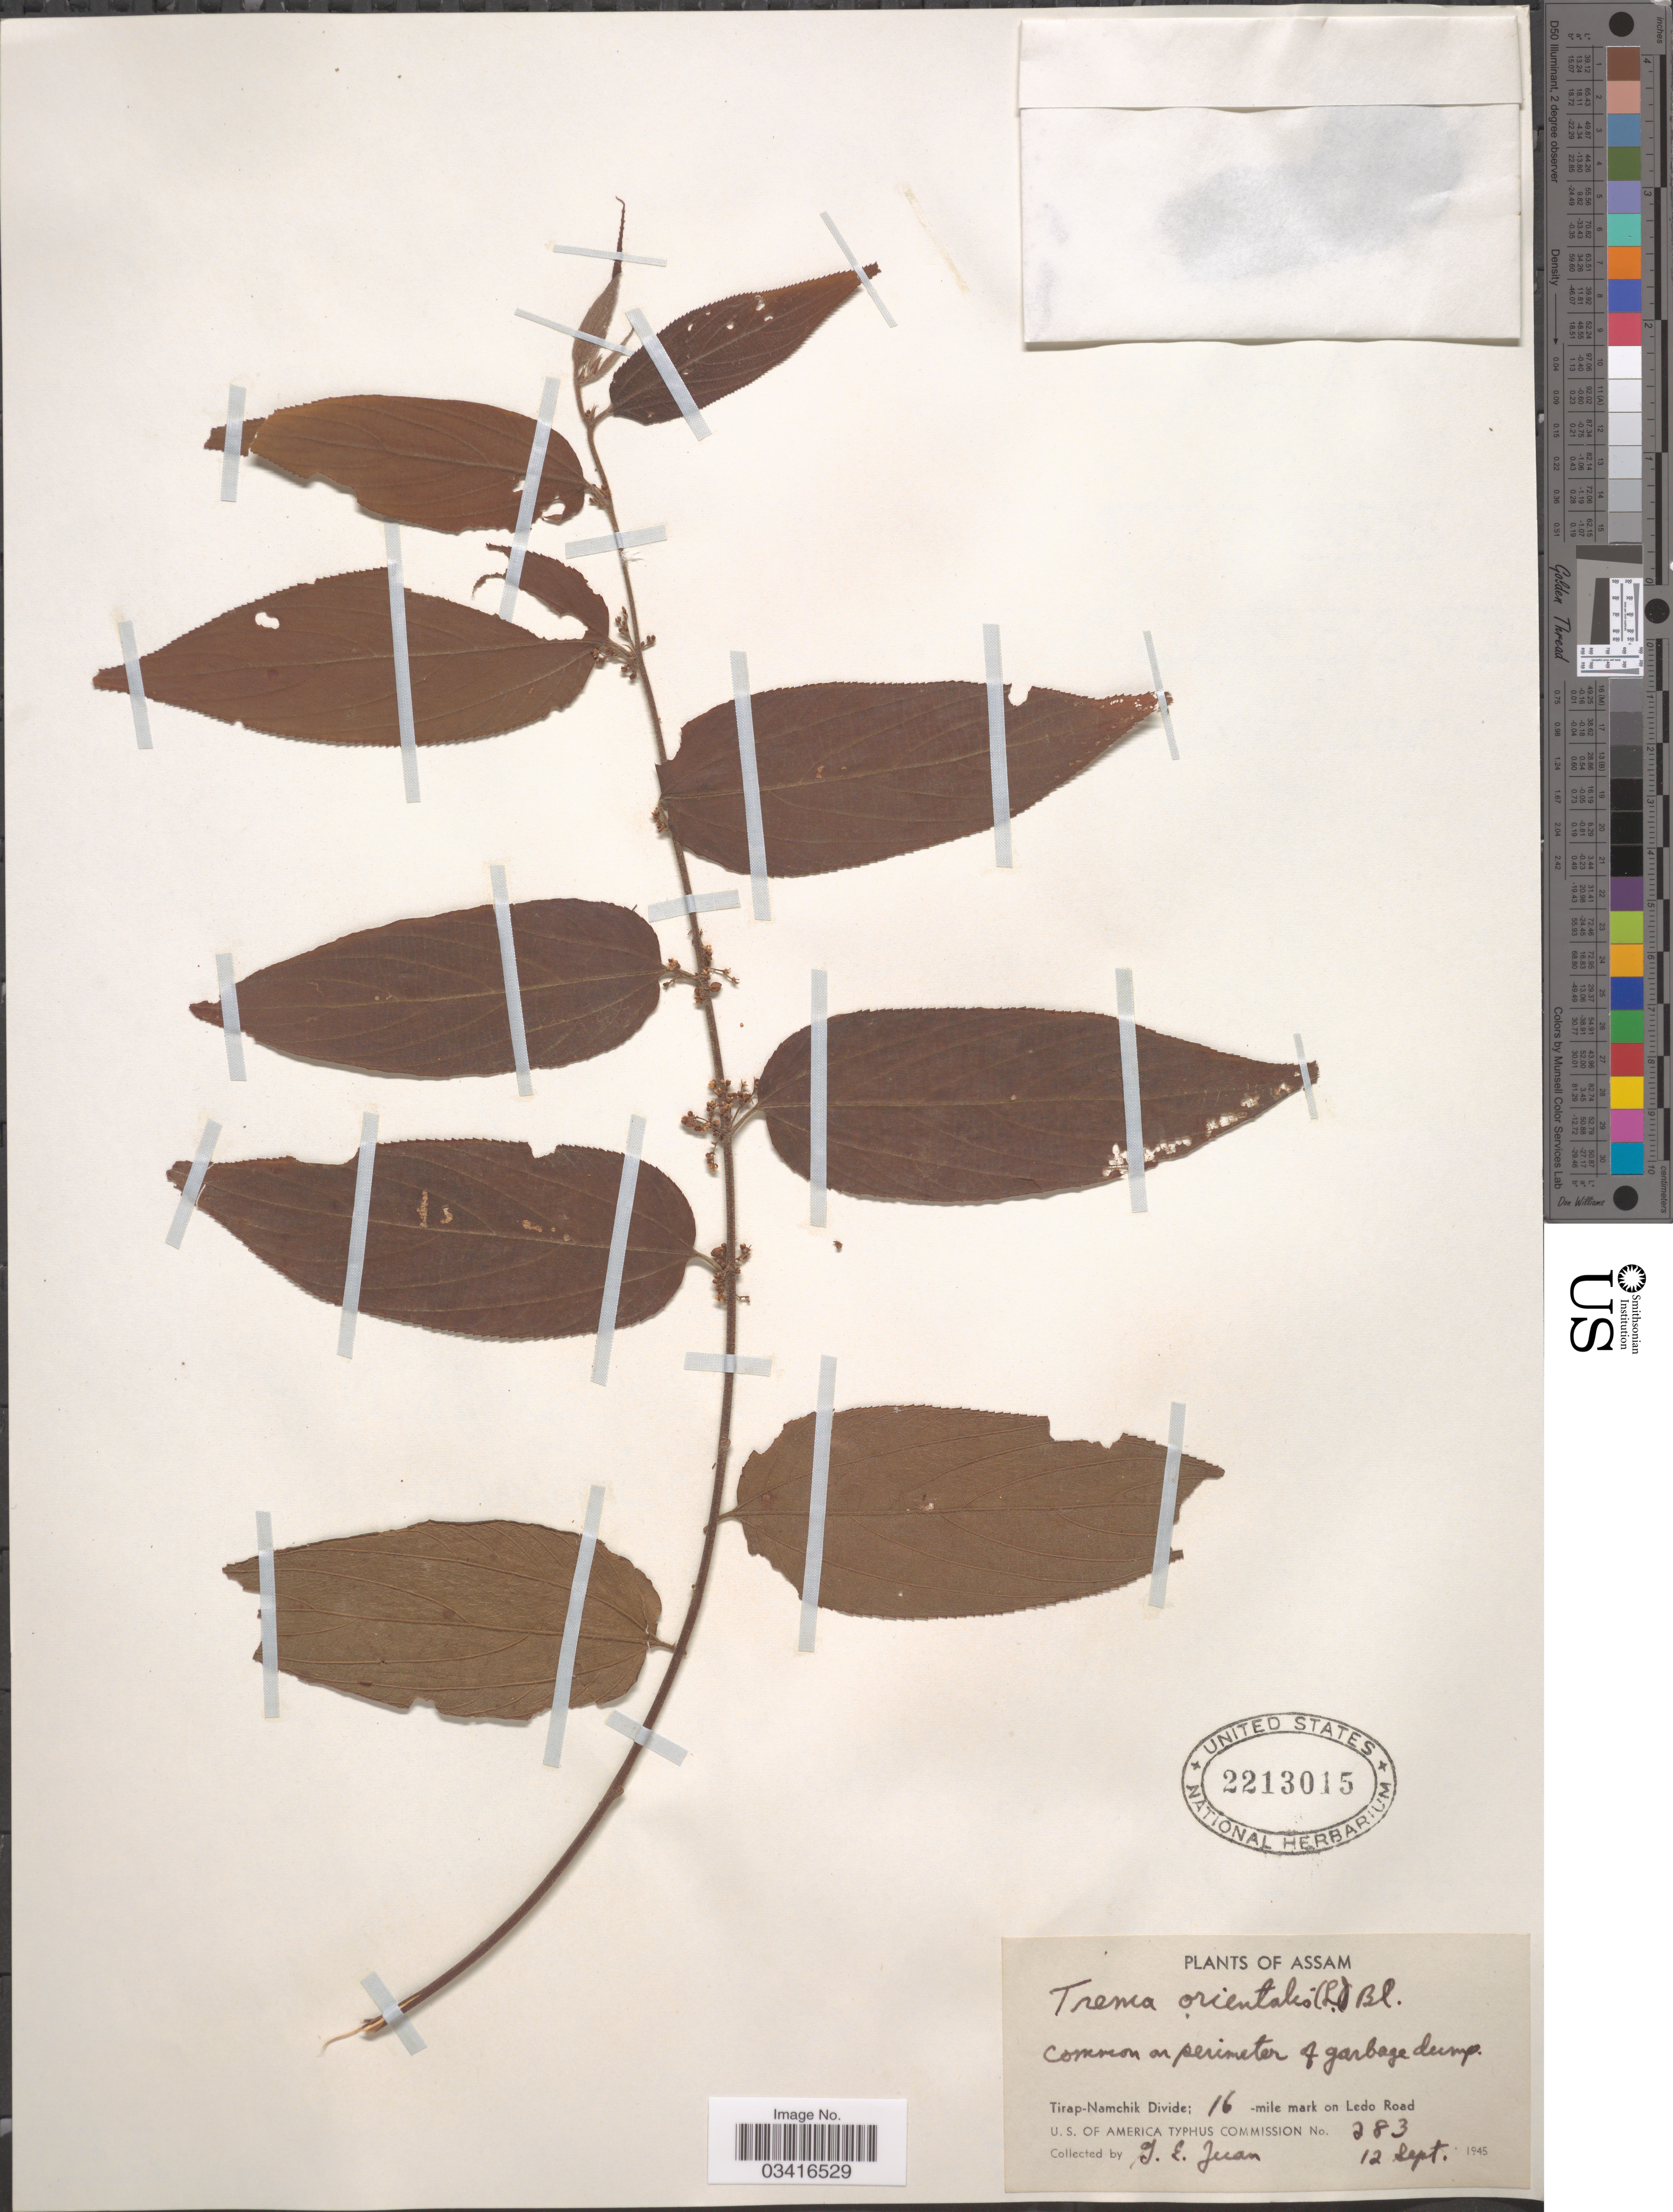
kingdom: Plantae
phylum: Tracheophyta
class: Magnoliopsida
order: Rosales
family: Cannabaceae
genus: Trema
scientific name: Trema orientale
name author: (L.) Blume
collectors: G. Juan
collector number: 283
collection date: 1945-09-12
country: India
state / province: Assam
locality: Tirap-Namchik Divide; 16 -mile mark on Ledo Road.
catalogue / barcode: US 2213015